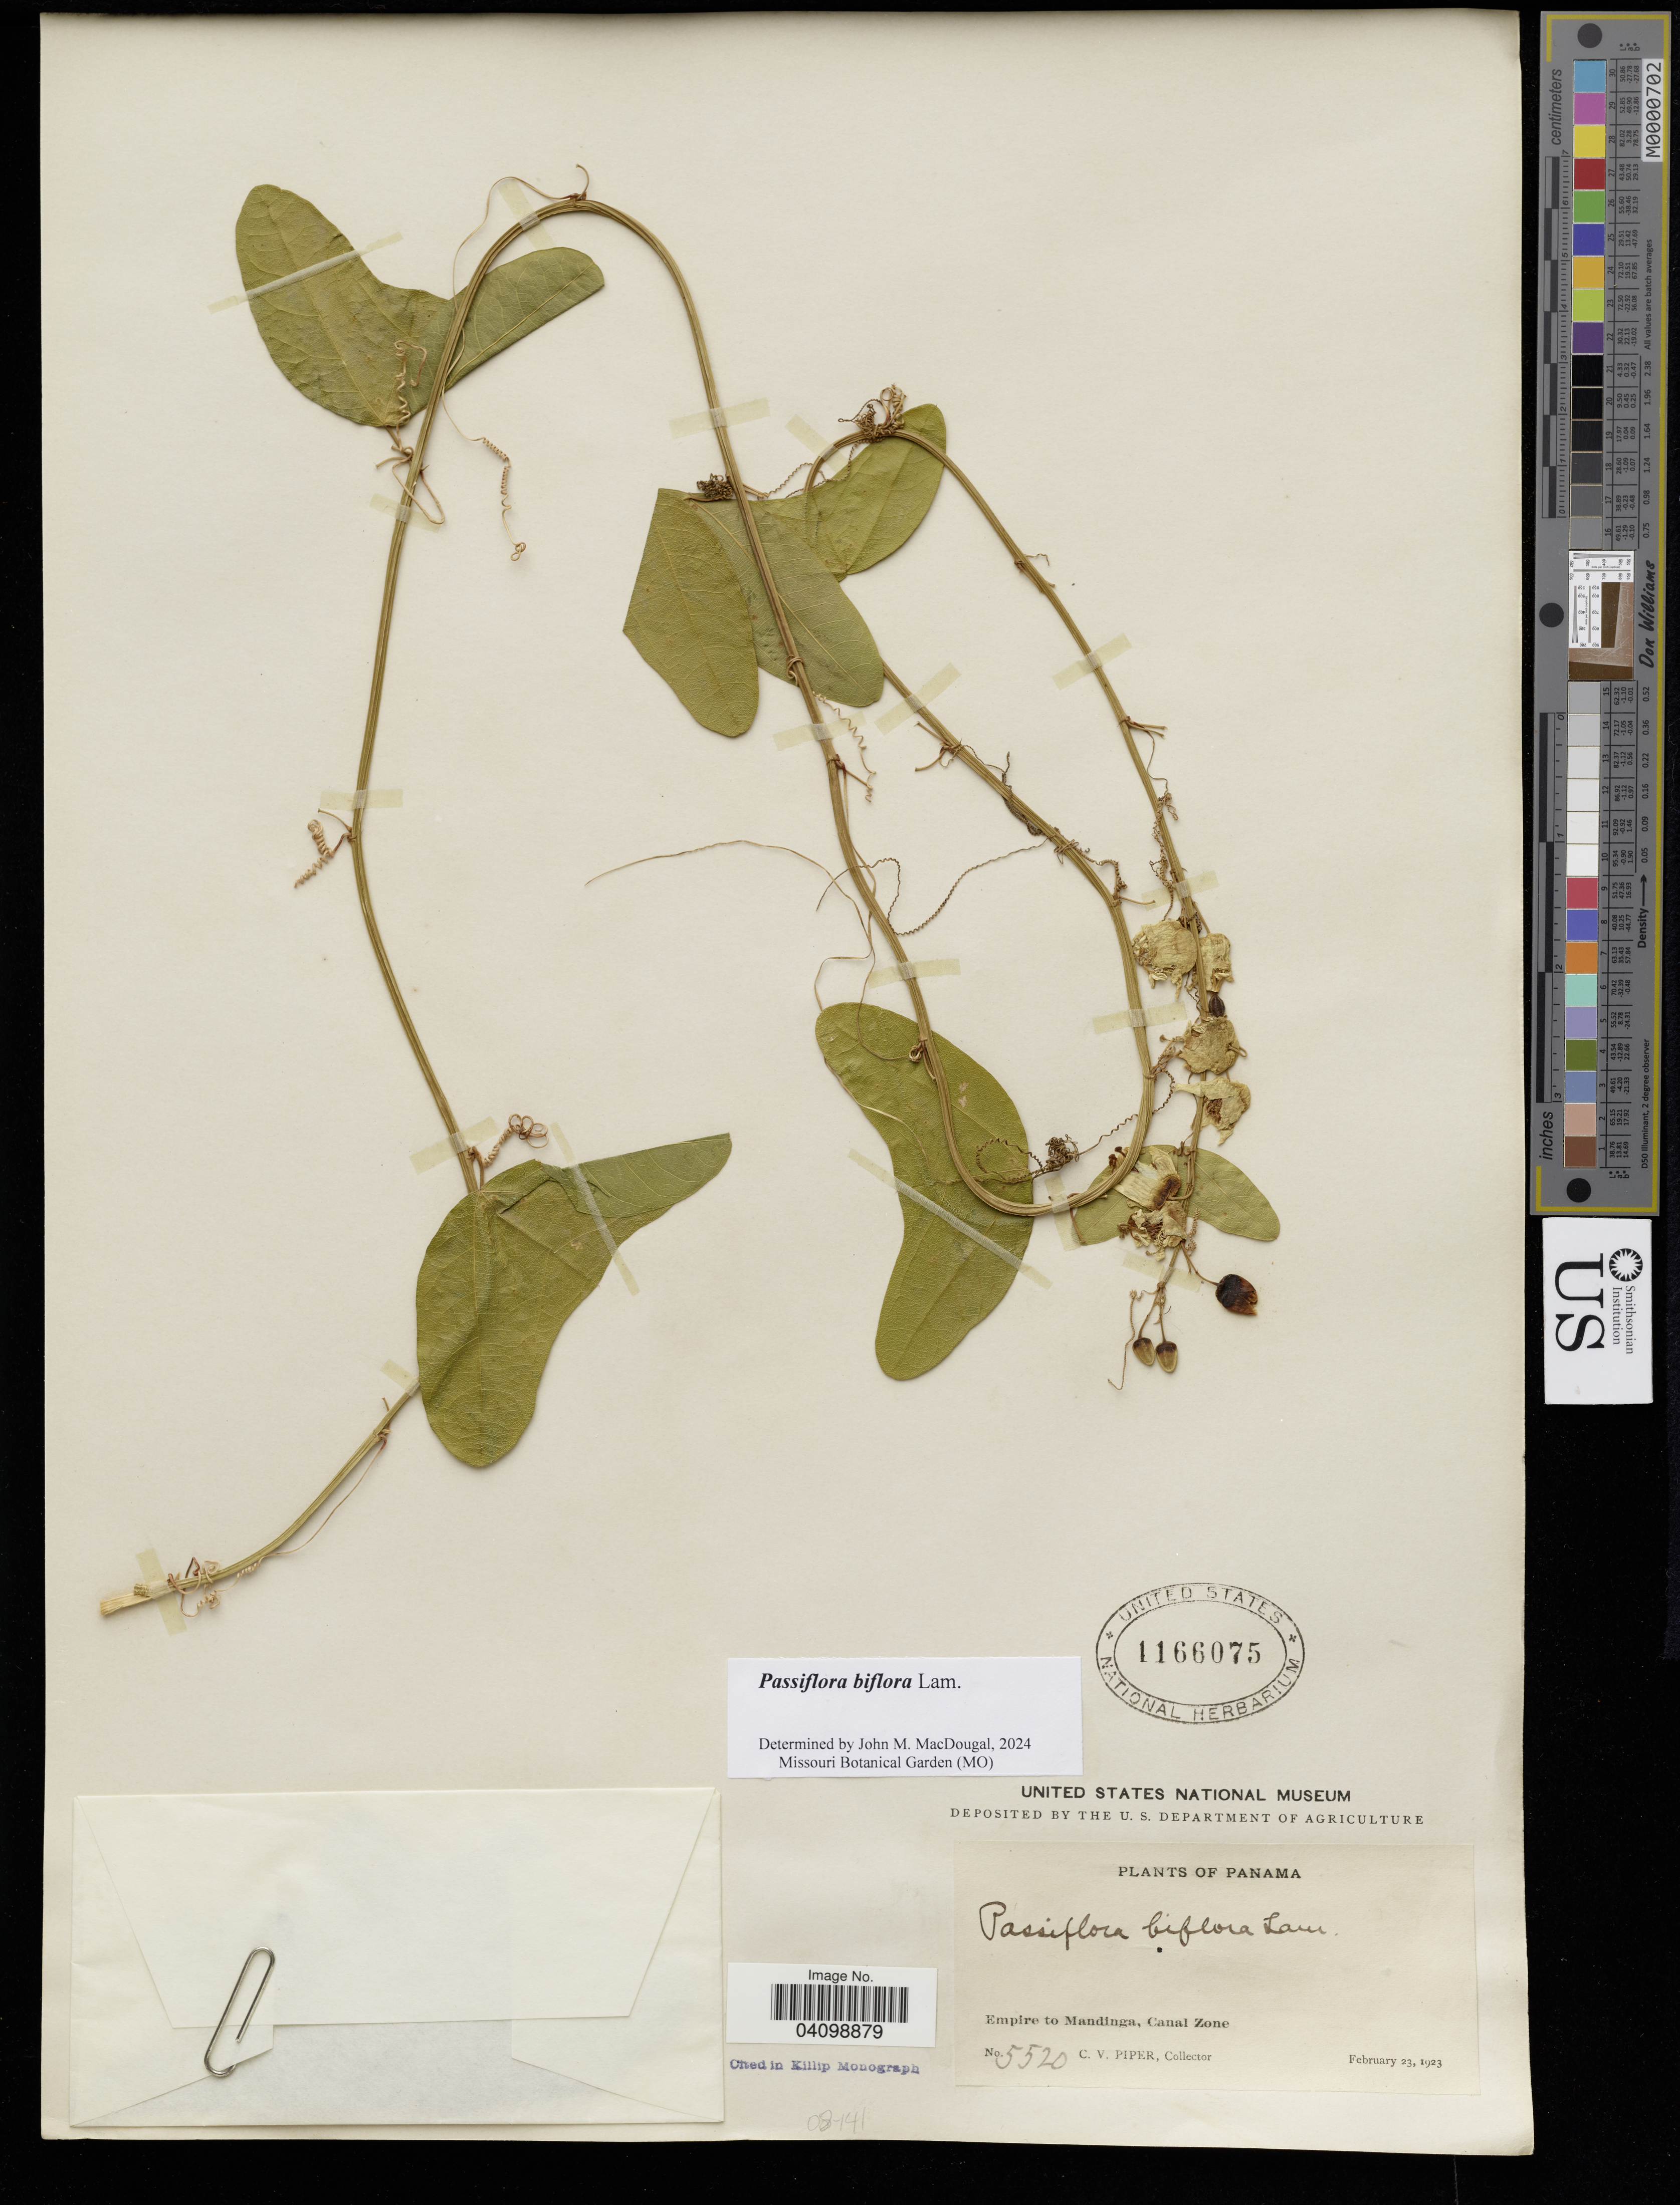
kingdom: Plantae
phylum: Tracheophyta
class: Magnoliopsida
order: Malpighiales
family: Passifloraceae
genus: Passiflora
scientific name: Passiflora biflora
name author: Lam.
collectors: C. V. Piper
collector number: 5520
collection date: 1923-02-23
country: Panama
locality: Empire to Mandinga, Canal Zone.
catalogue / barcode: US 1166075